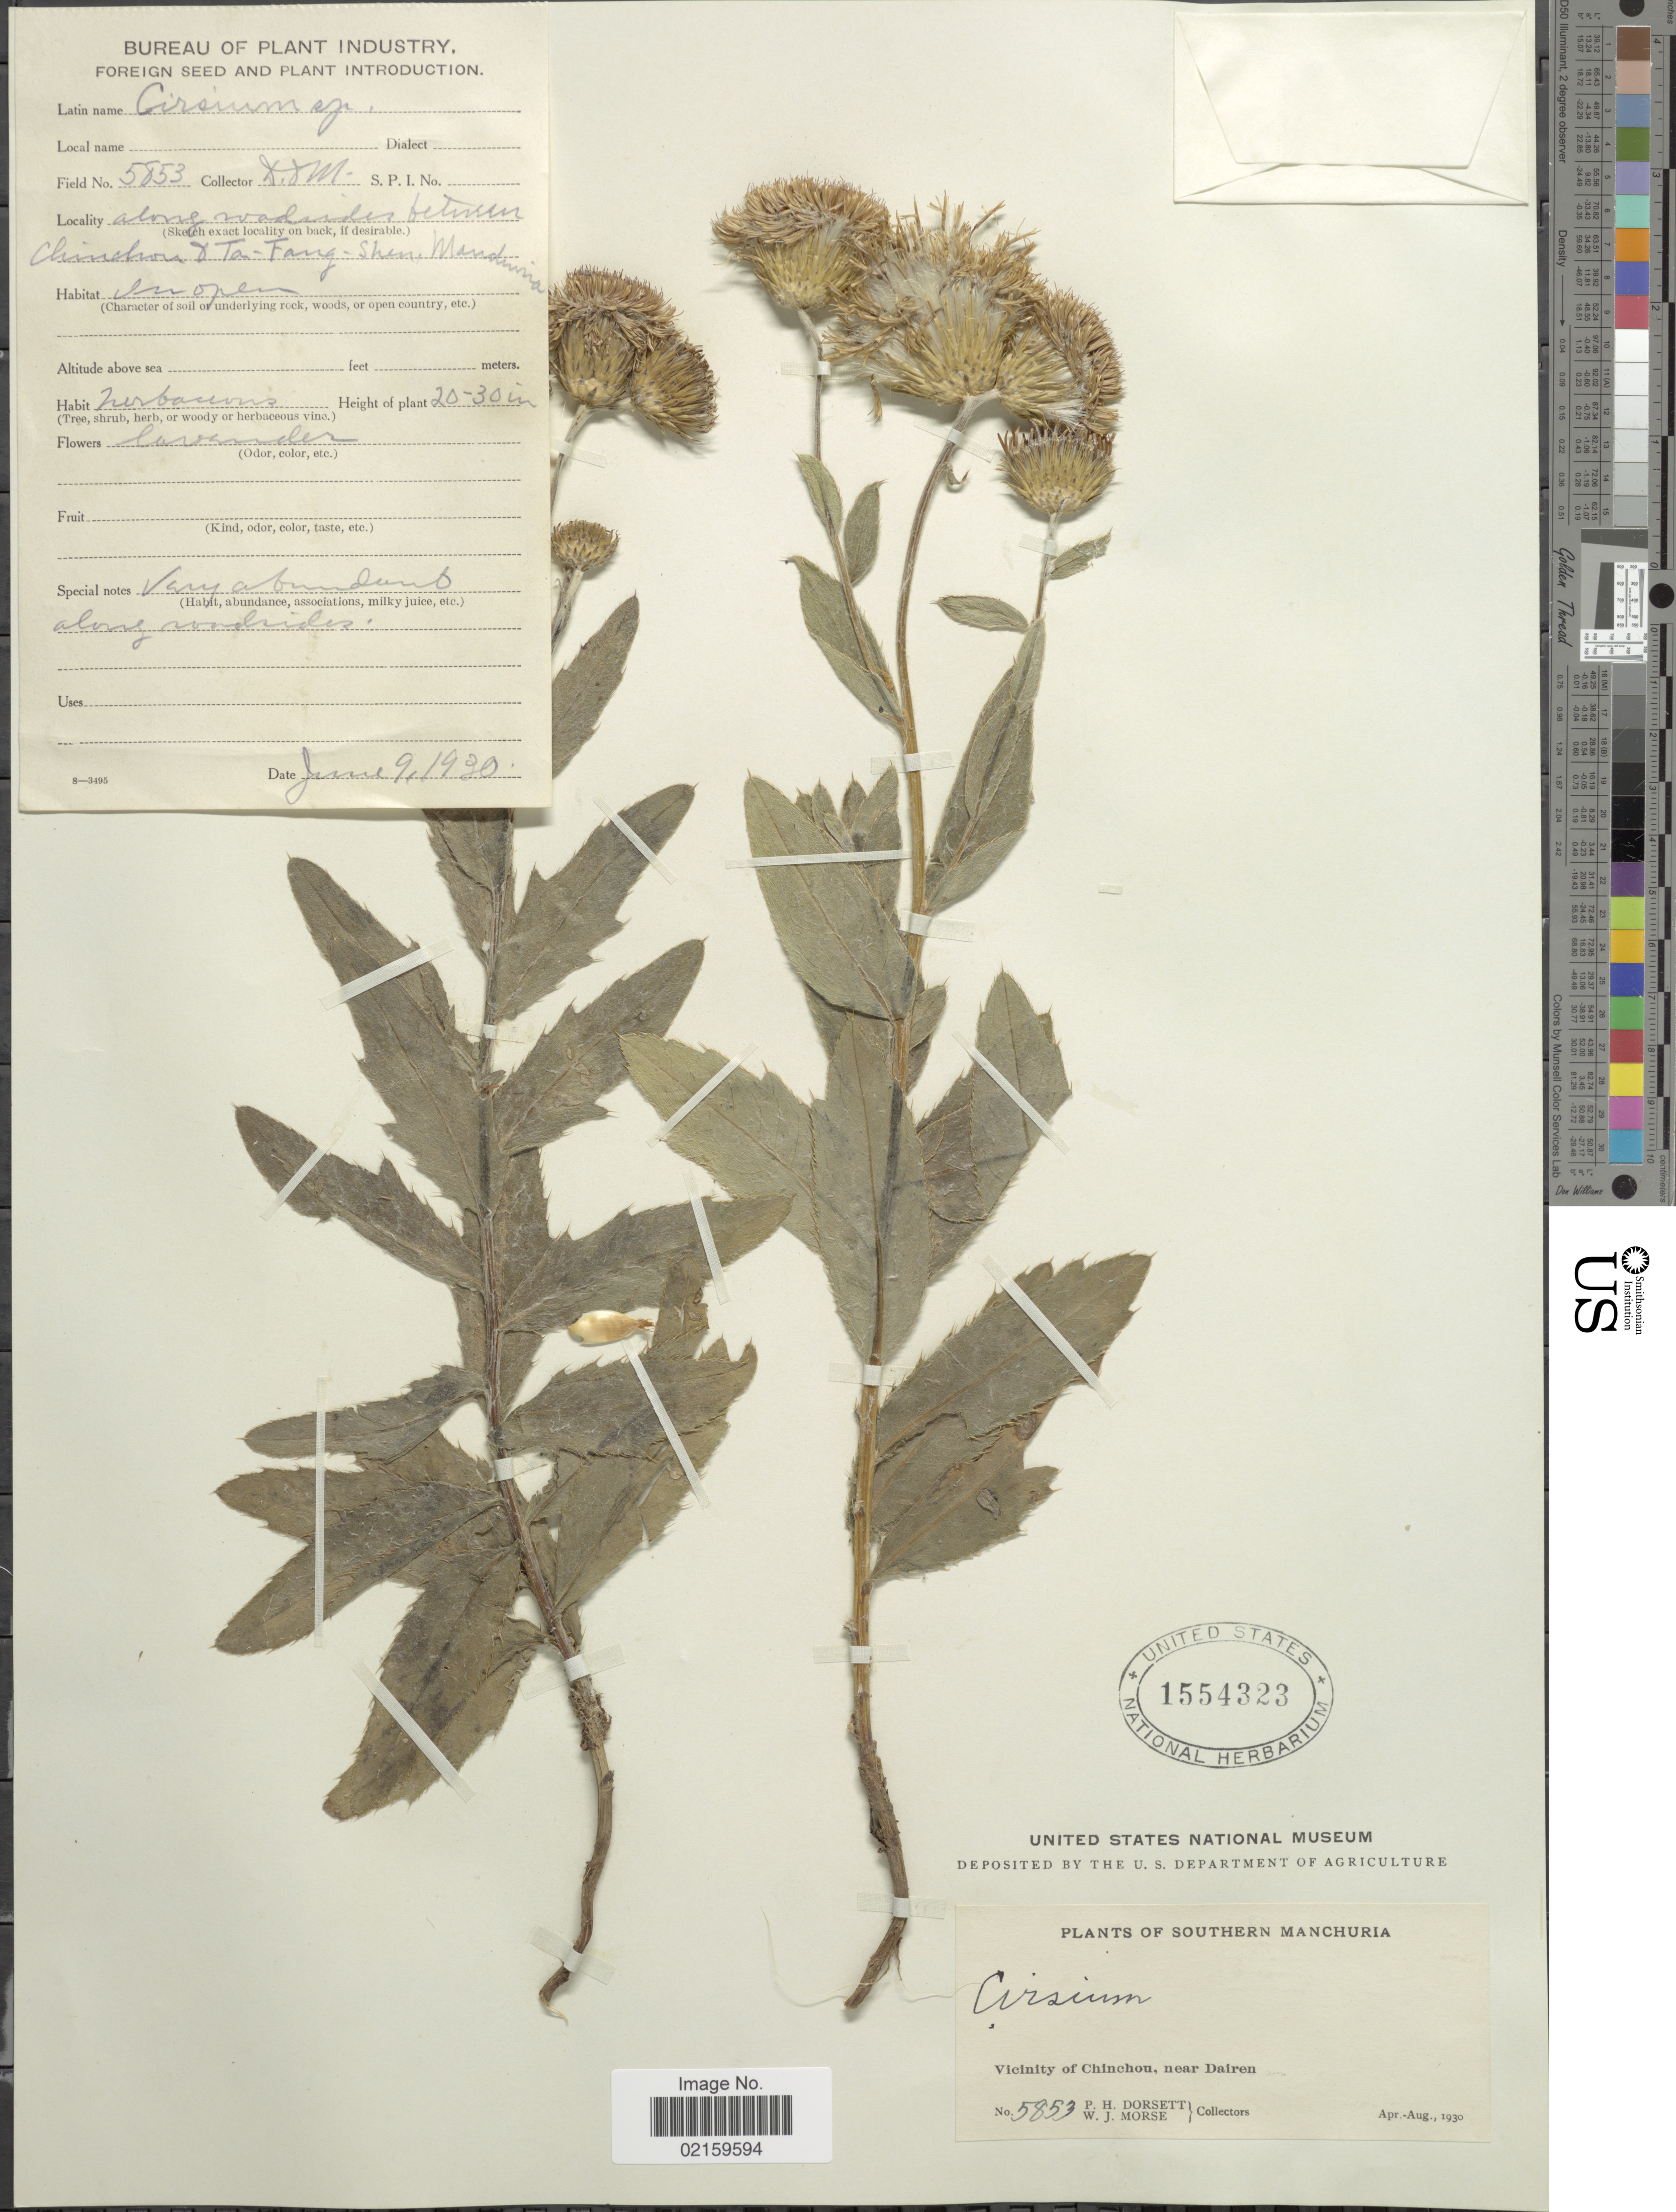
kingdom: Plantae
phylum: Tracheophyta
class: Magnoliopsida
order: Asterales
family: Asteraceae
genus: Breea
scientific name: Breea segeta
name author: (Bunge) Kitam.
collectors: P. H. Dorsett & W. J. Morse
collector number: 5853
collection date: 1930-04/1930-08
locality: Southern Manchuria. Vicinity of Chinchou, near Dairen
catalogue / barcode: US 1554323